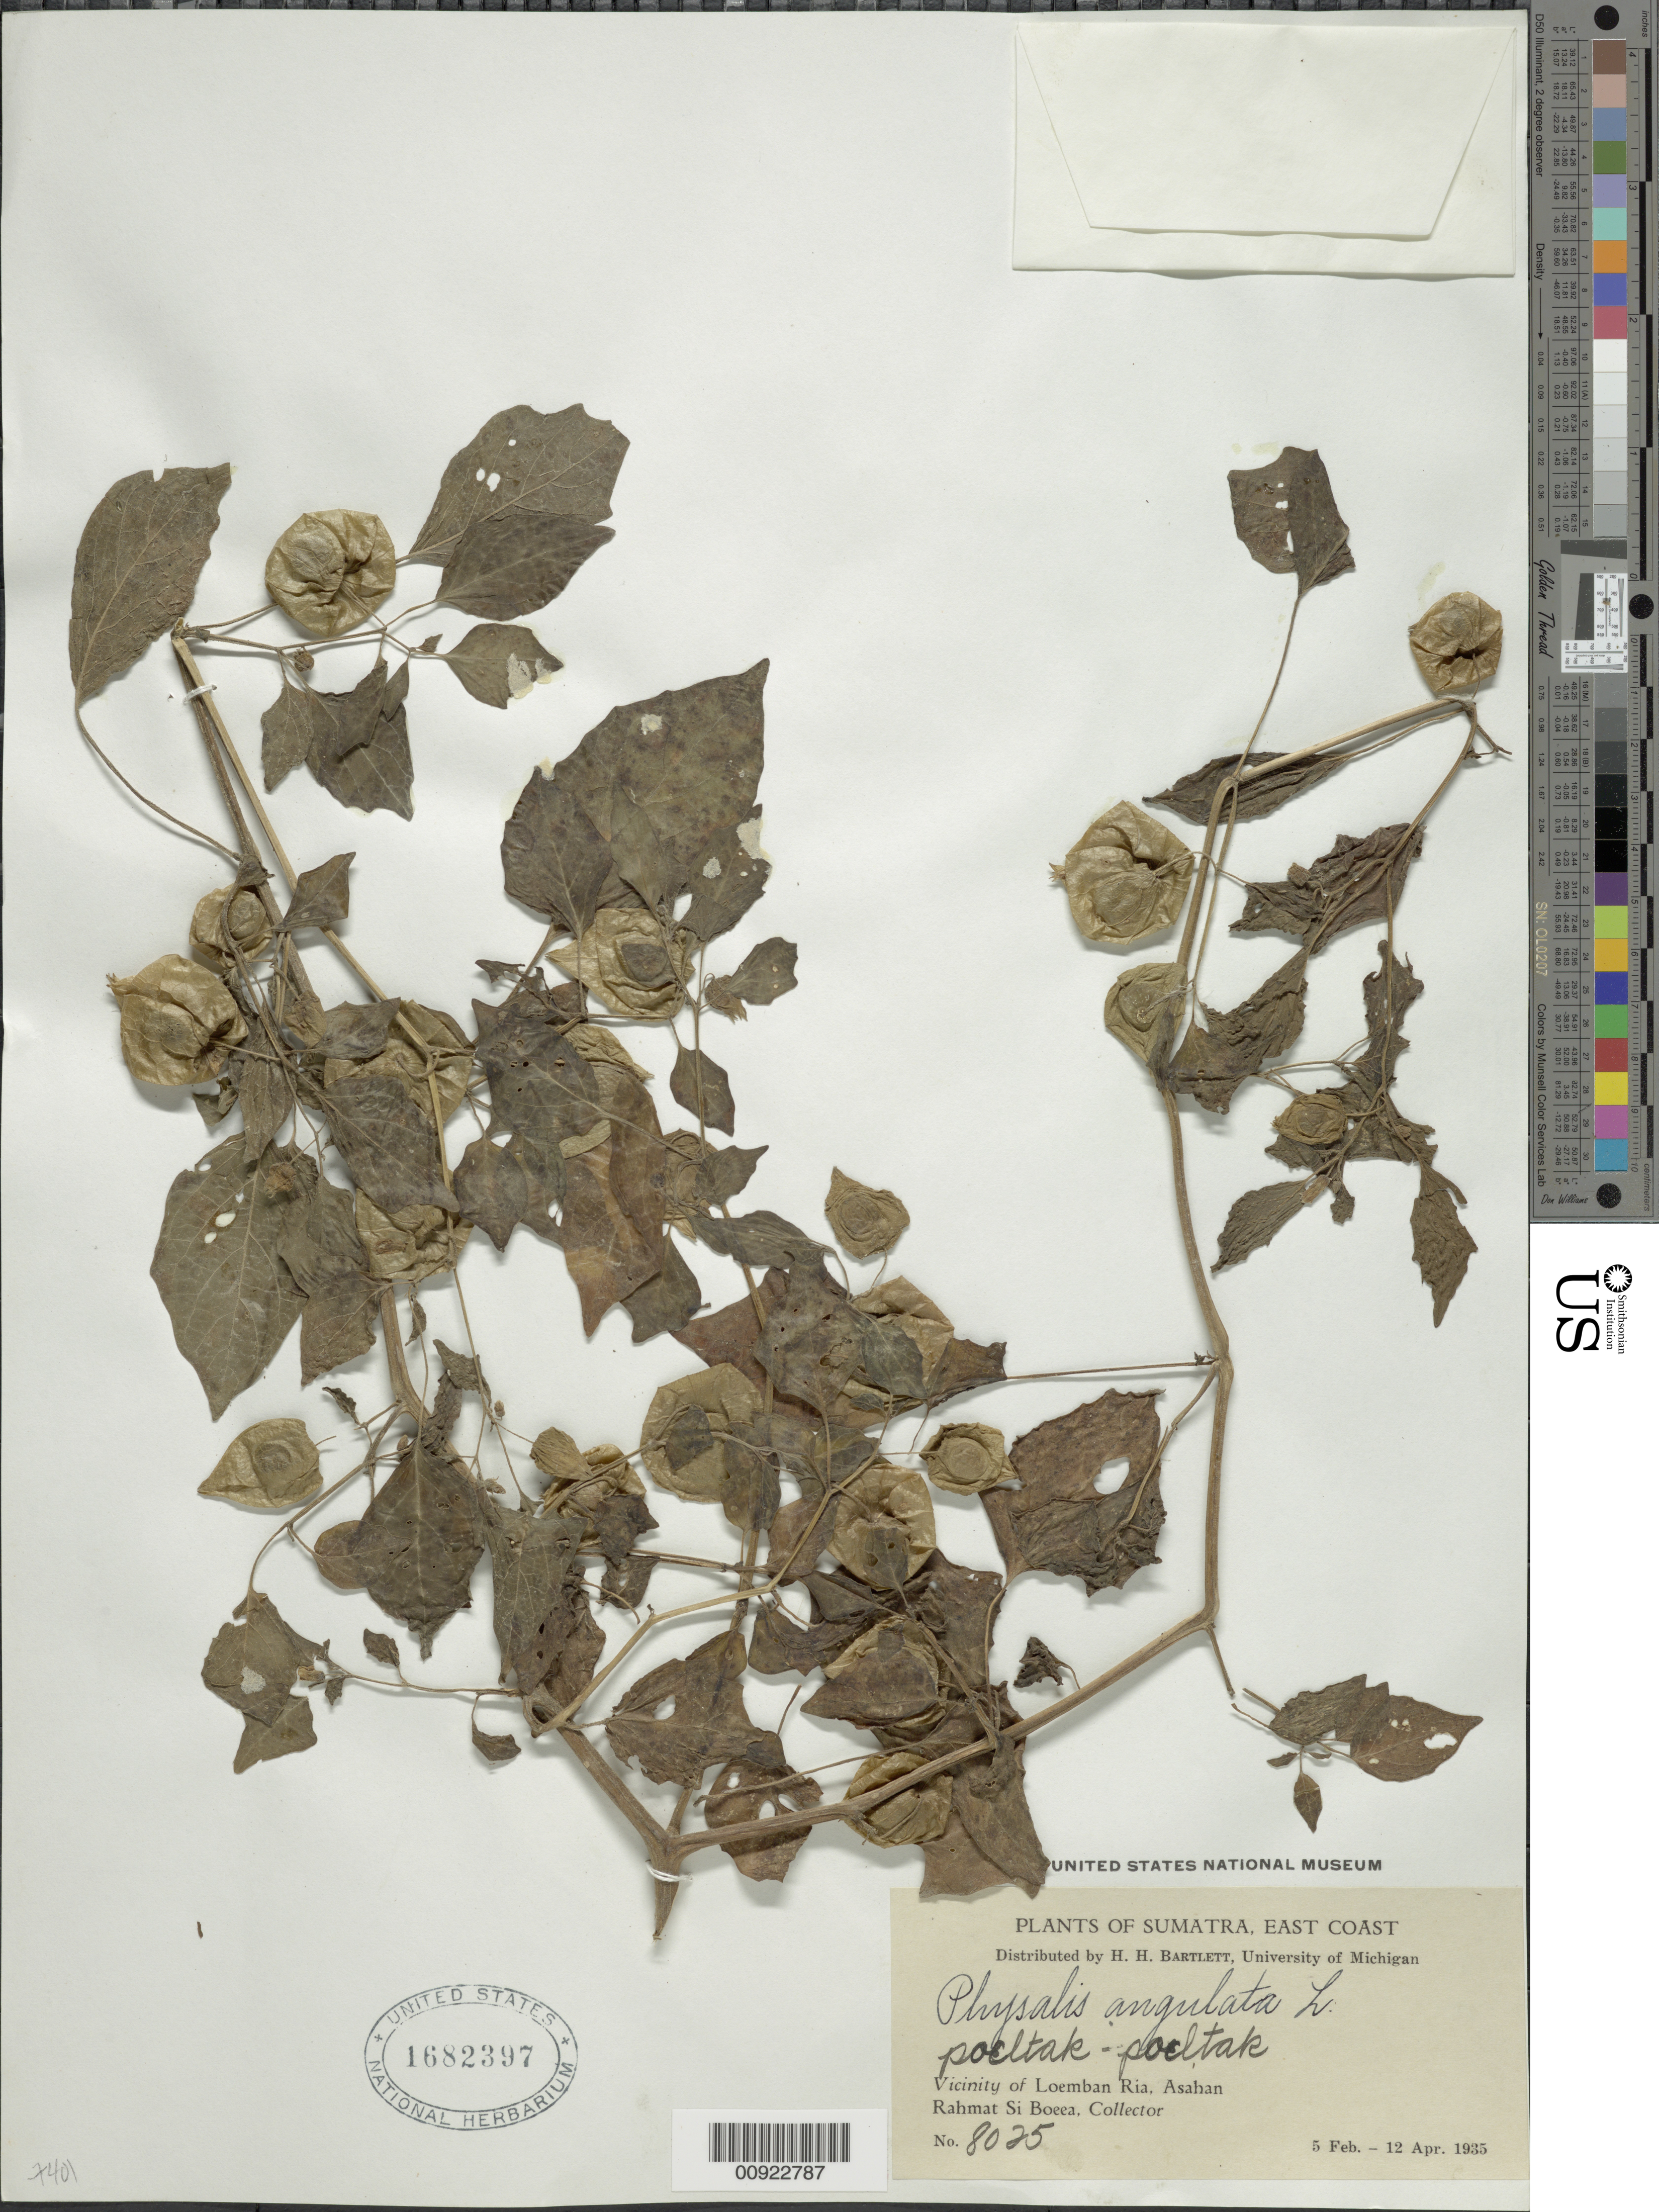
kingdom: Plantae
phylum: Tracheophyta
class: Magnoliopsida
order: Solanales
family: Solanaceae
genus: Physalis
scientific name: Physalis angulata var. angulata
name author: L.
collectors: Rahmat Si Boeea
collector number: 8025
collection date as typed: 05 Apr 1935 to 12 Apr 1935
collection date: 1935-04-05/1935-04-12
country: Indonesia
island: Sumatra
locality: Vicinity of Loemban Ria, Asahan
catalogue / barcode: US 1682397